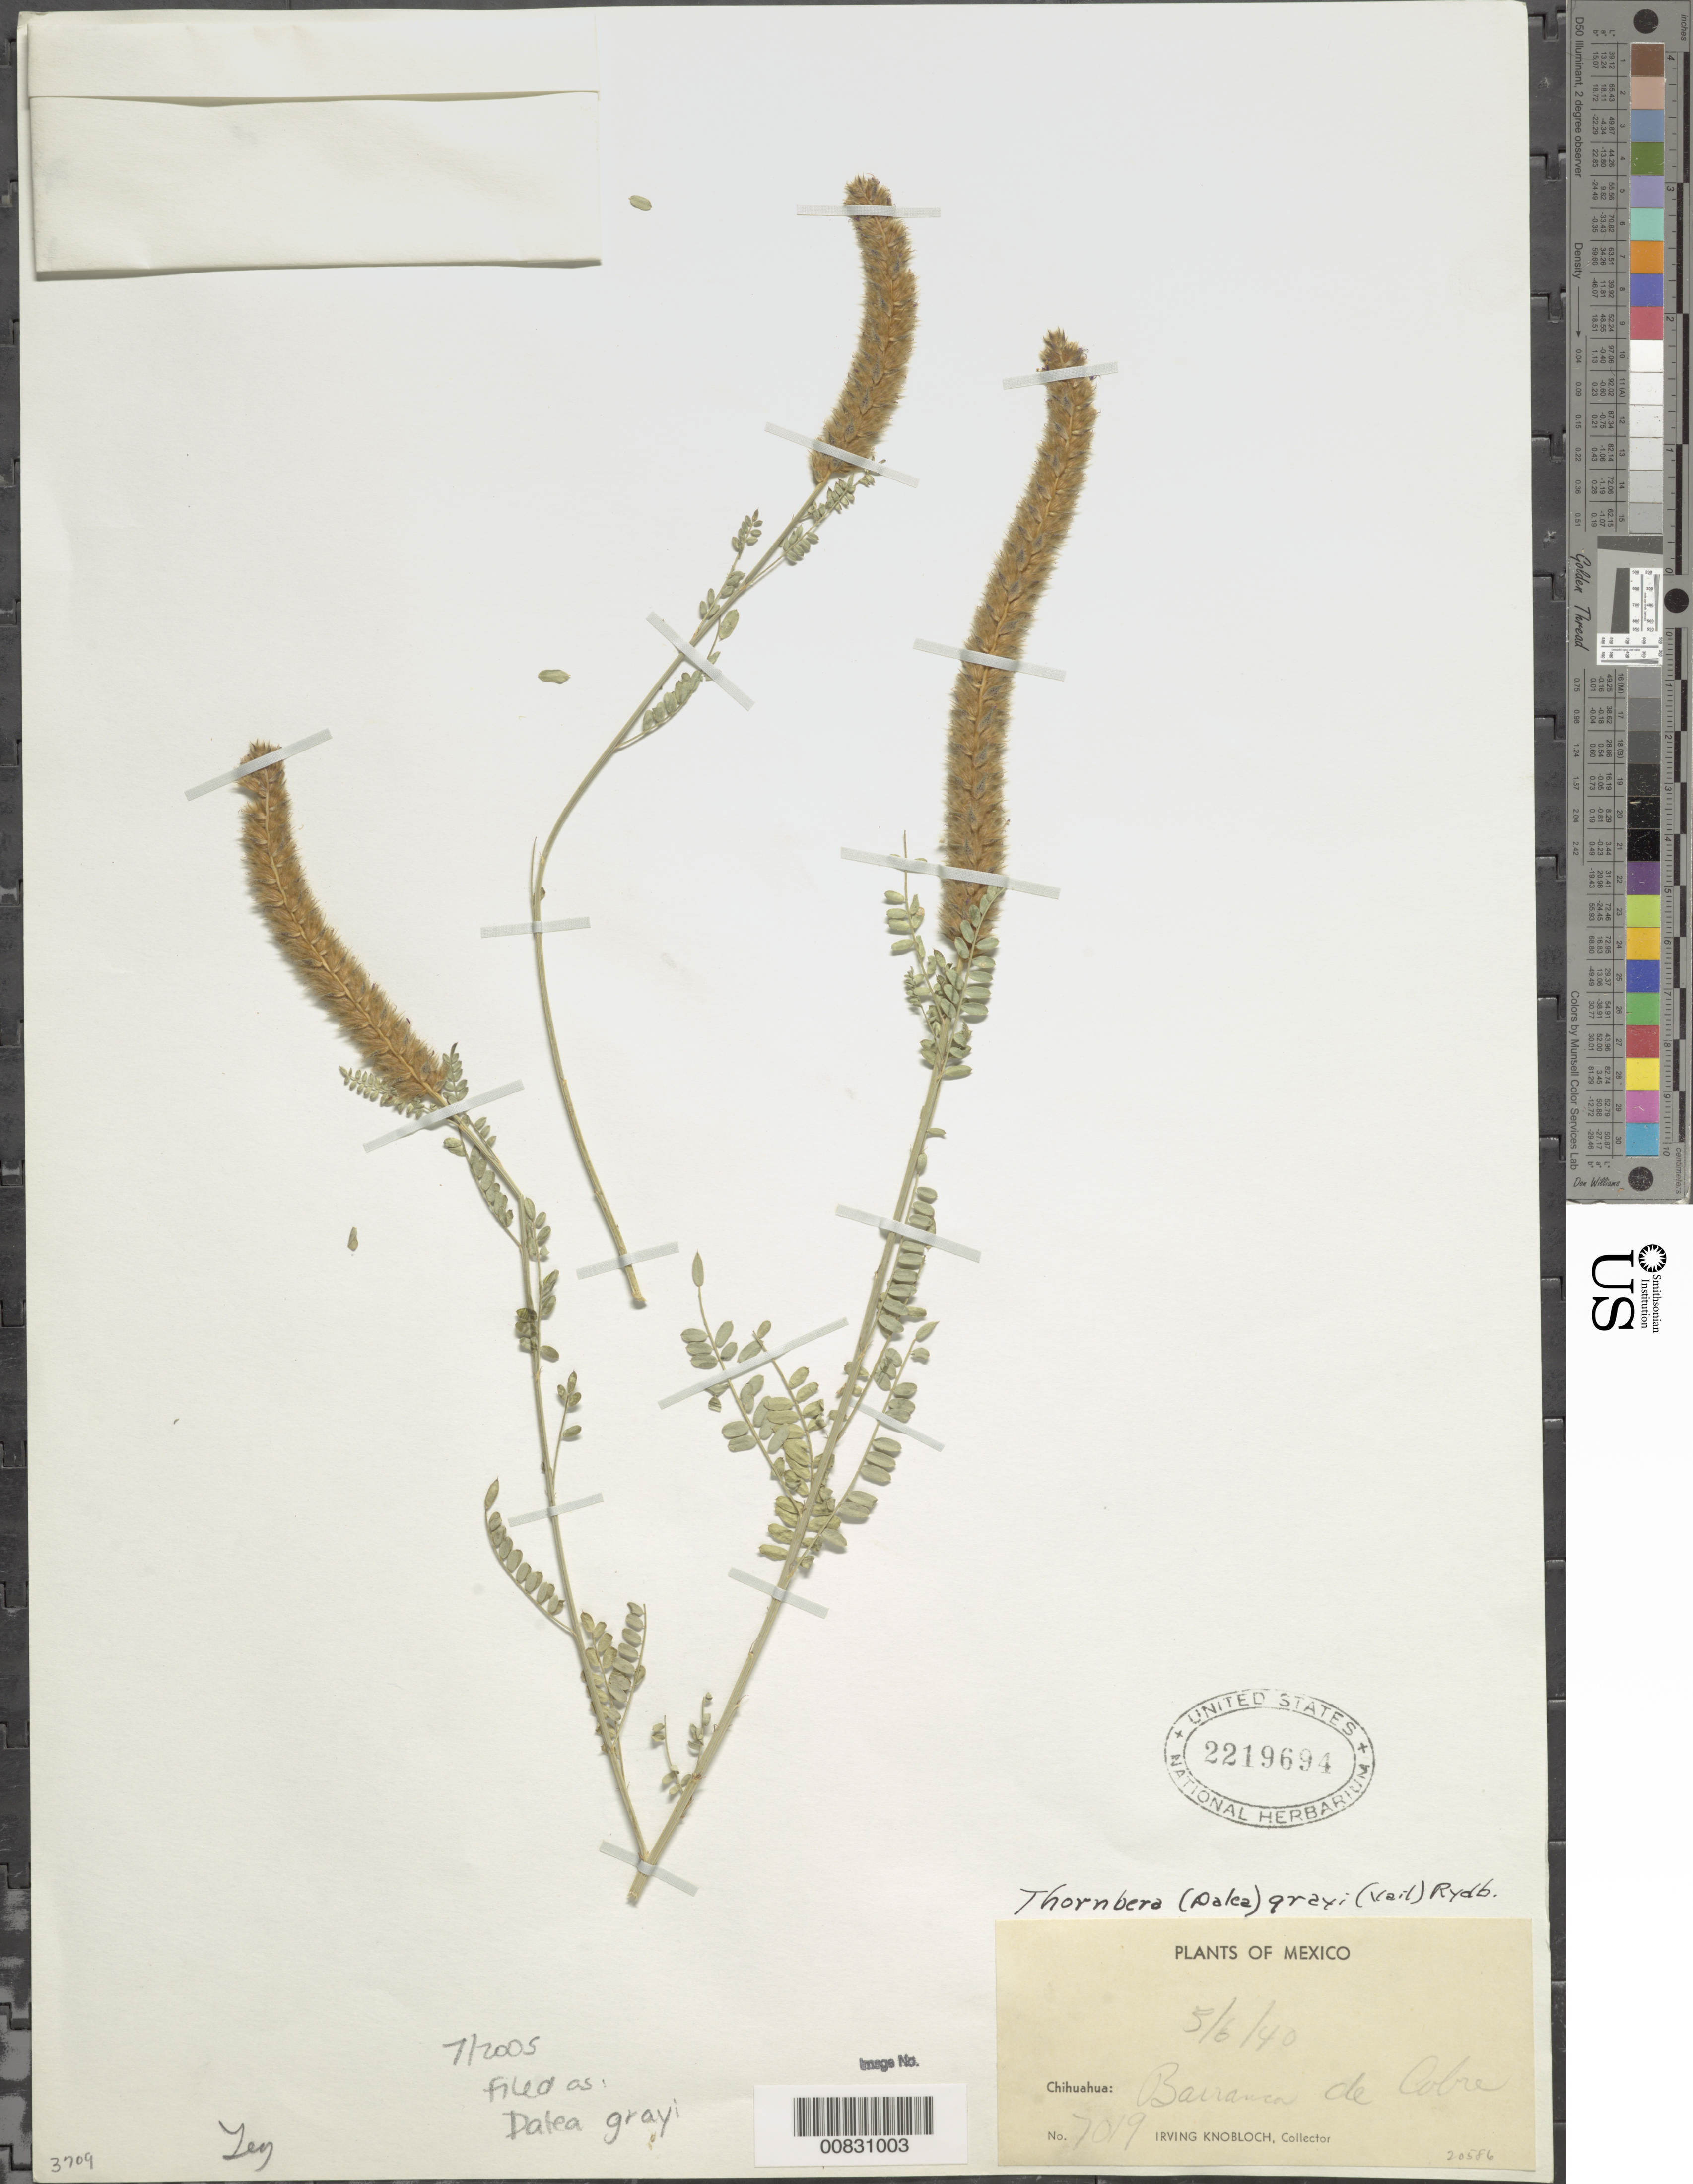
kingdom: Plantae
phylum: Tracheophyta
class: Magnoliopsida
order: Fabales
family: Fabaceae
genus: Dalea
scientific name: Dalea grayi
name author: (Vail) L.O. Williams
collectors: I. W. Knobloch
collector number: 7019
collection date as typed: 06 May 1940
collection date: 1940-05-06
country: Mexico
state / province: Chihuahua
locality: Barranca del Conre, Chihuahua.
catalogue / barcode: US 2219694